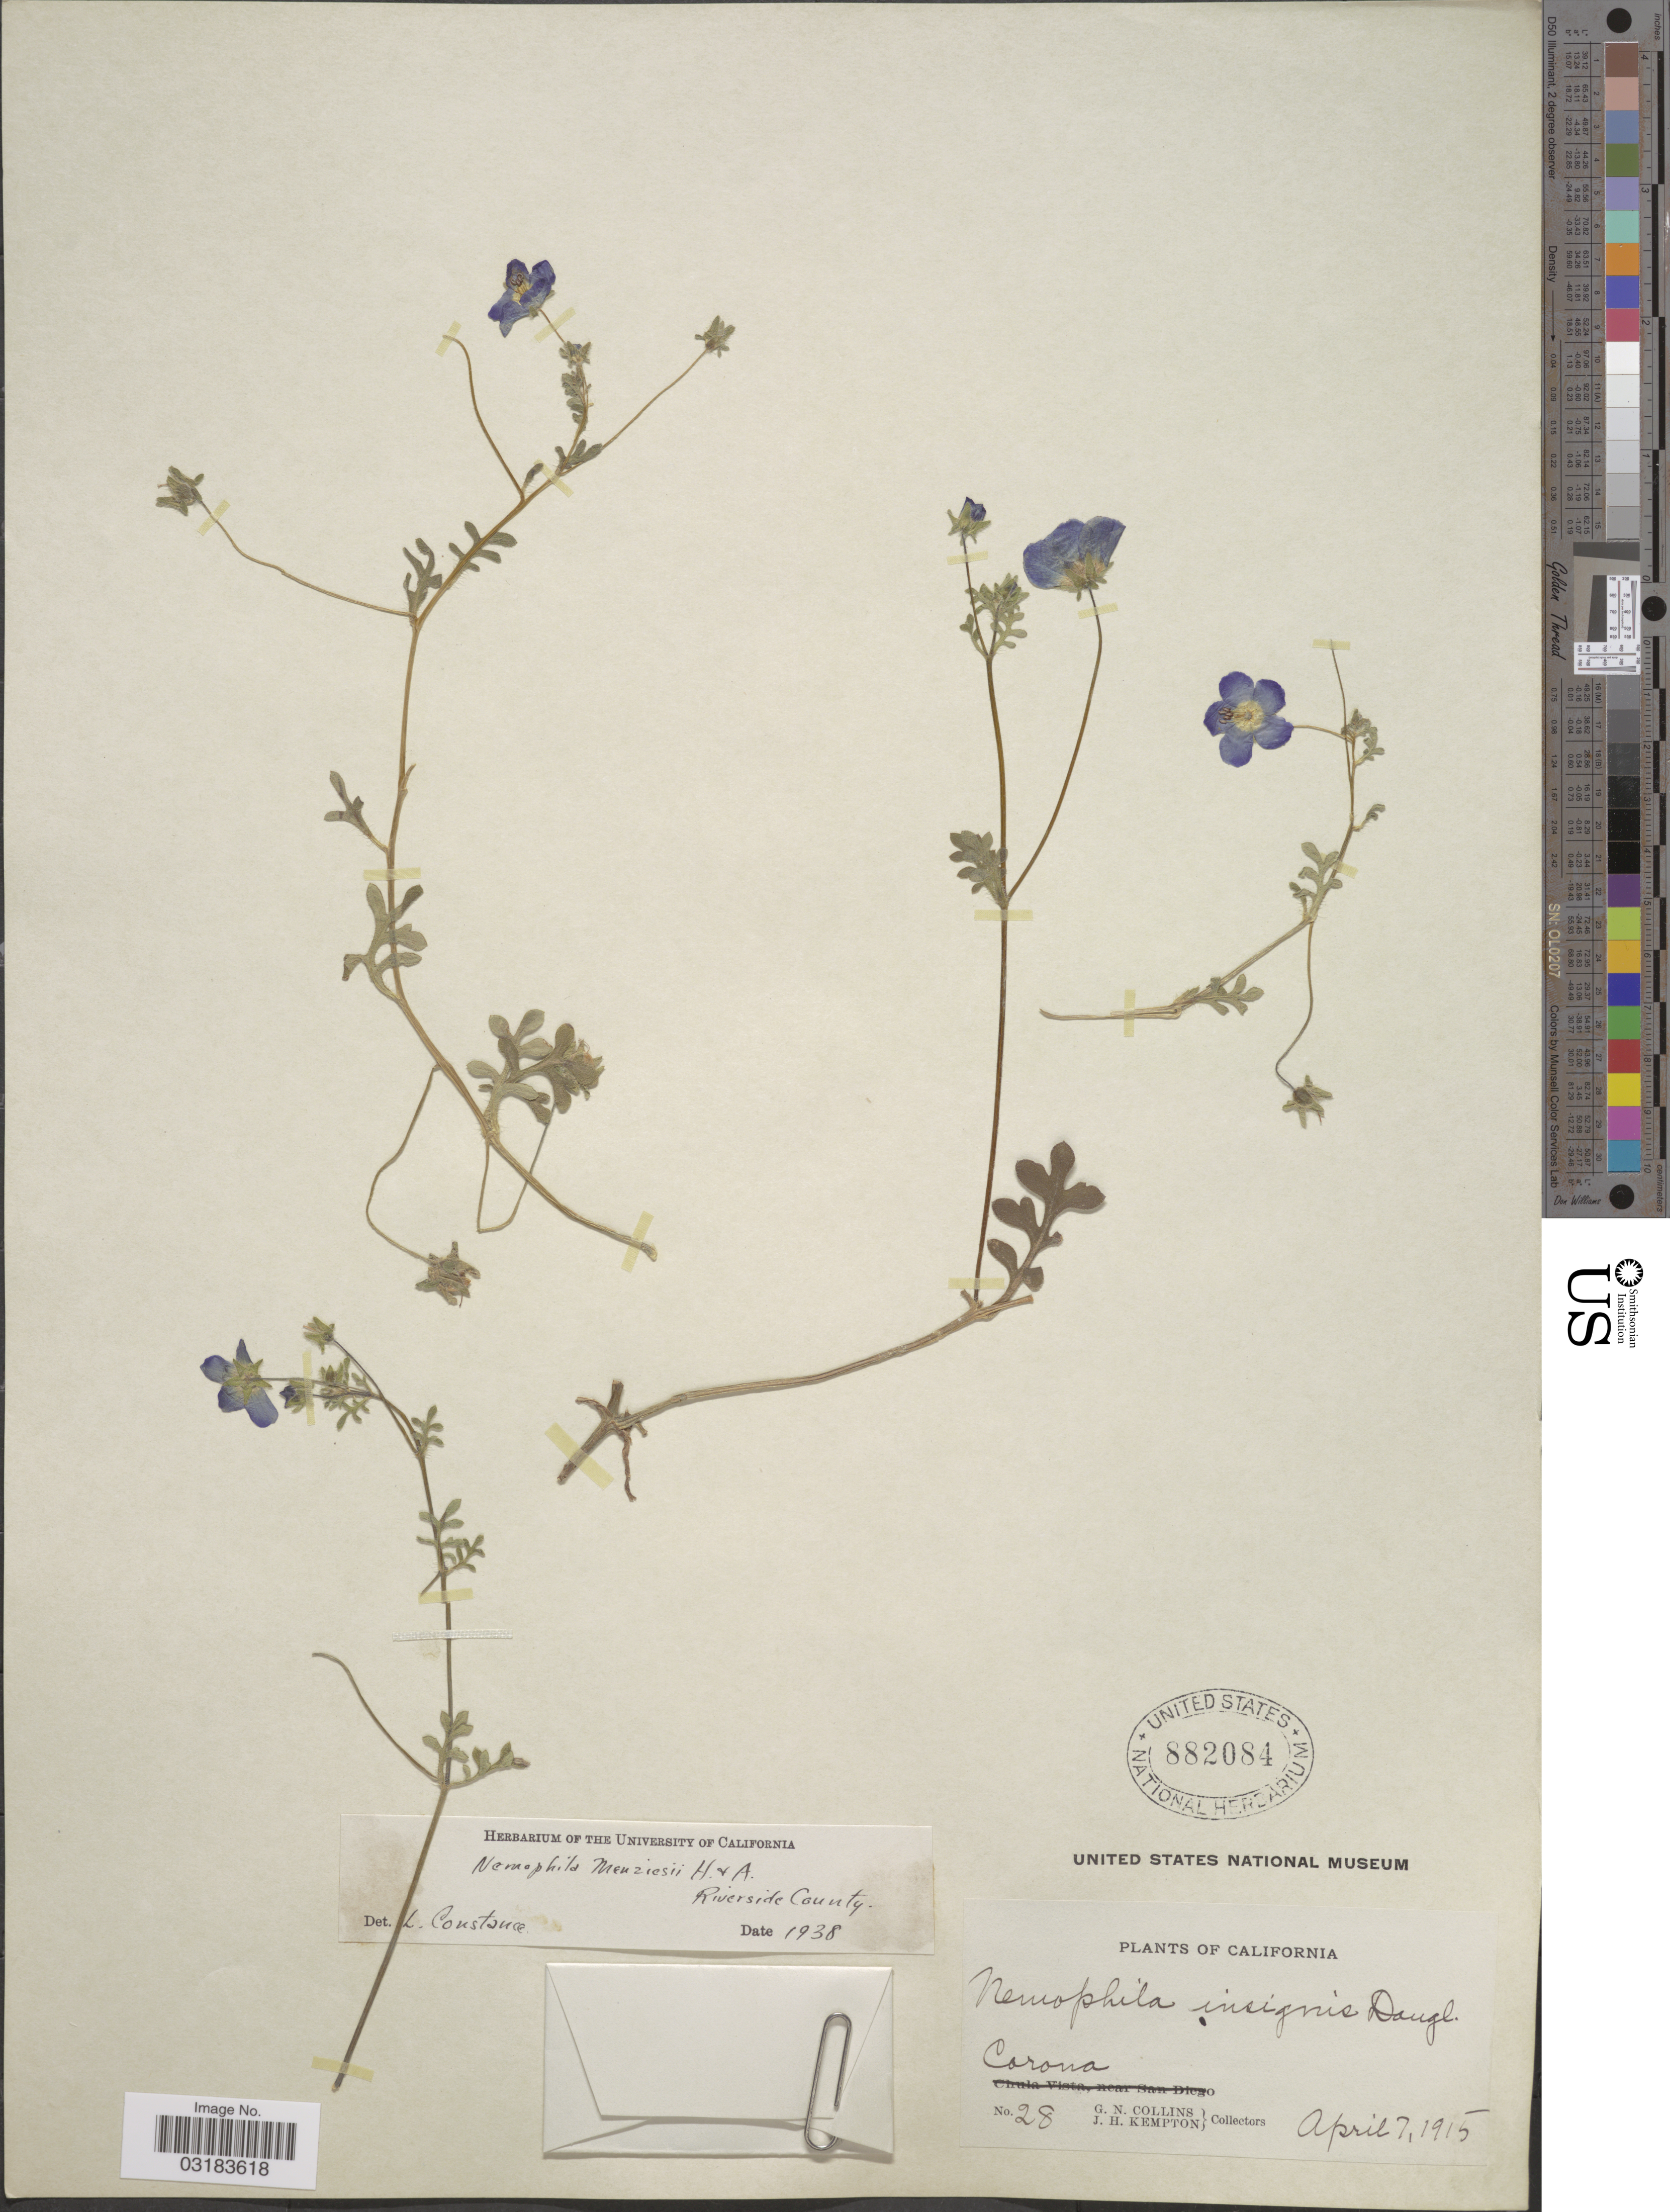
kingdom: Plantae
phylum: Tracheophyta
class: Magnoliopsida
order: Boraginales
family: Hydrophyllaceae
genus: Nemophila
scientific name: Nemophila menziesii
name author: Hook. & Arn.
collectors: G. Collins & J. H. Kempton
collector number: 28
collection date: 1915-04-07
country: United States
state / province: California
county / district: Riverside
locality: Corona.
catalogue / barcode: US 882084